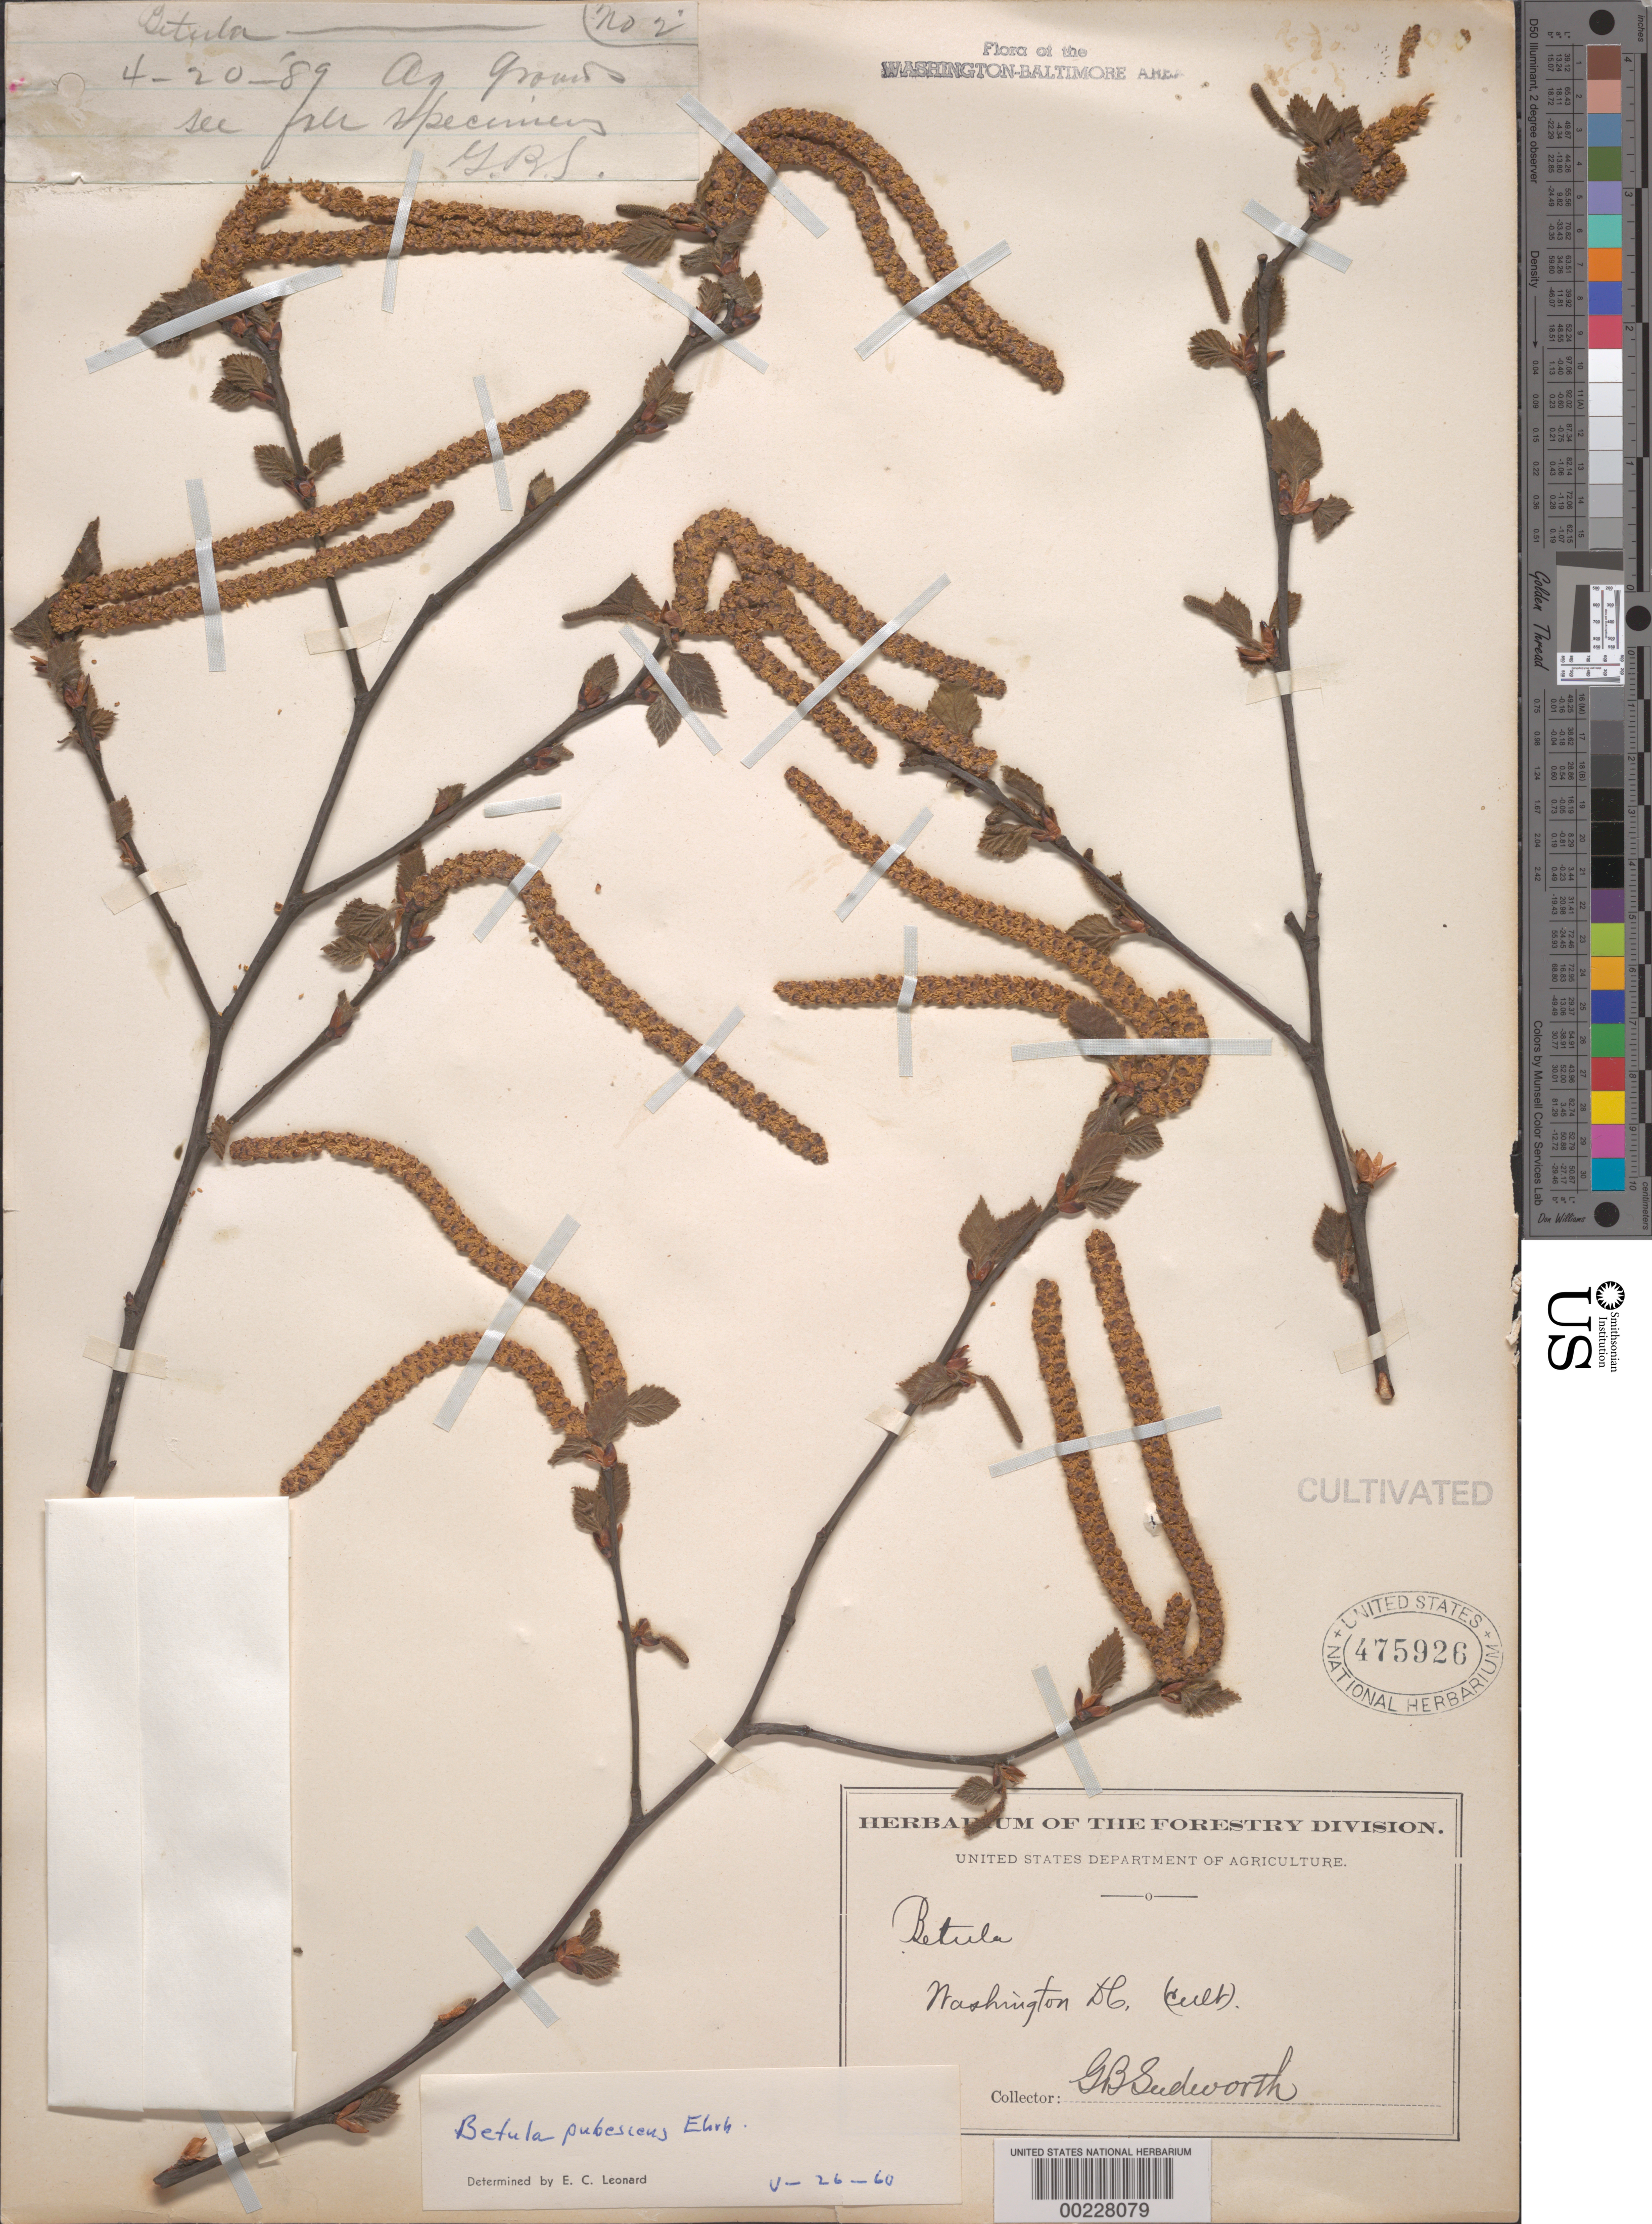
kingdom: Plantae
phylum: Tracheophyta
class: Magnoliopsida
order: Fagales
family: Betulaceae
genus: Betula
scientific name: Betula pubescens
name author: Ehrh.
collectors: G. B. Sudworth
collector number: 2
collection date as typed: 20 Apr 1889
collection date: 1889-04-20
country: United States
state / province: District of Columbia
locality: Agricultural grounds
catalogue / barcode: US 475926